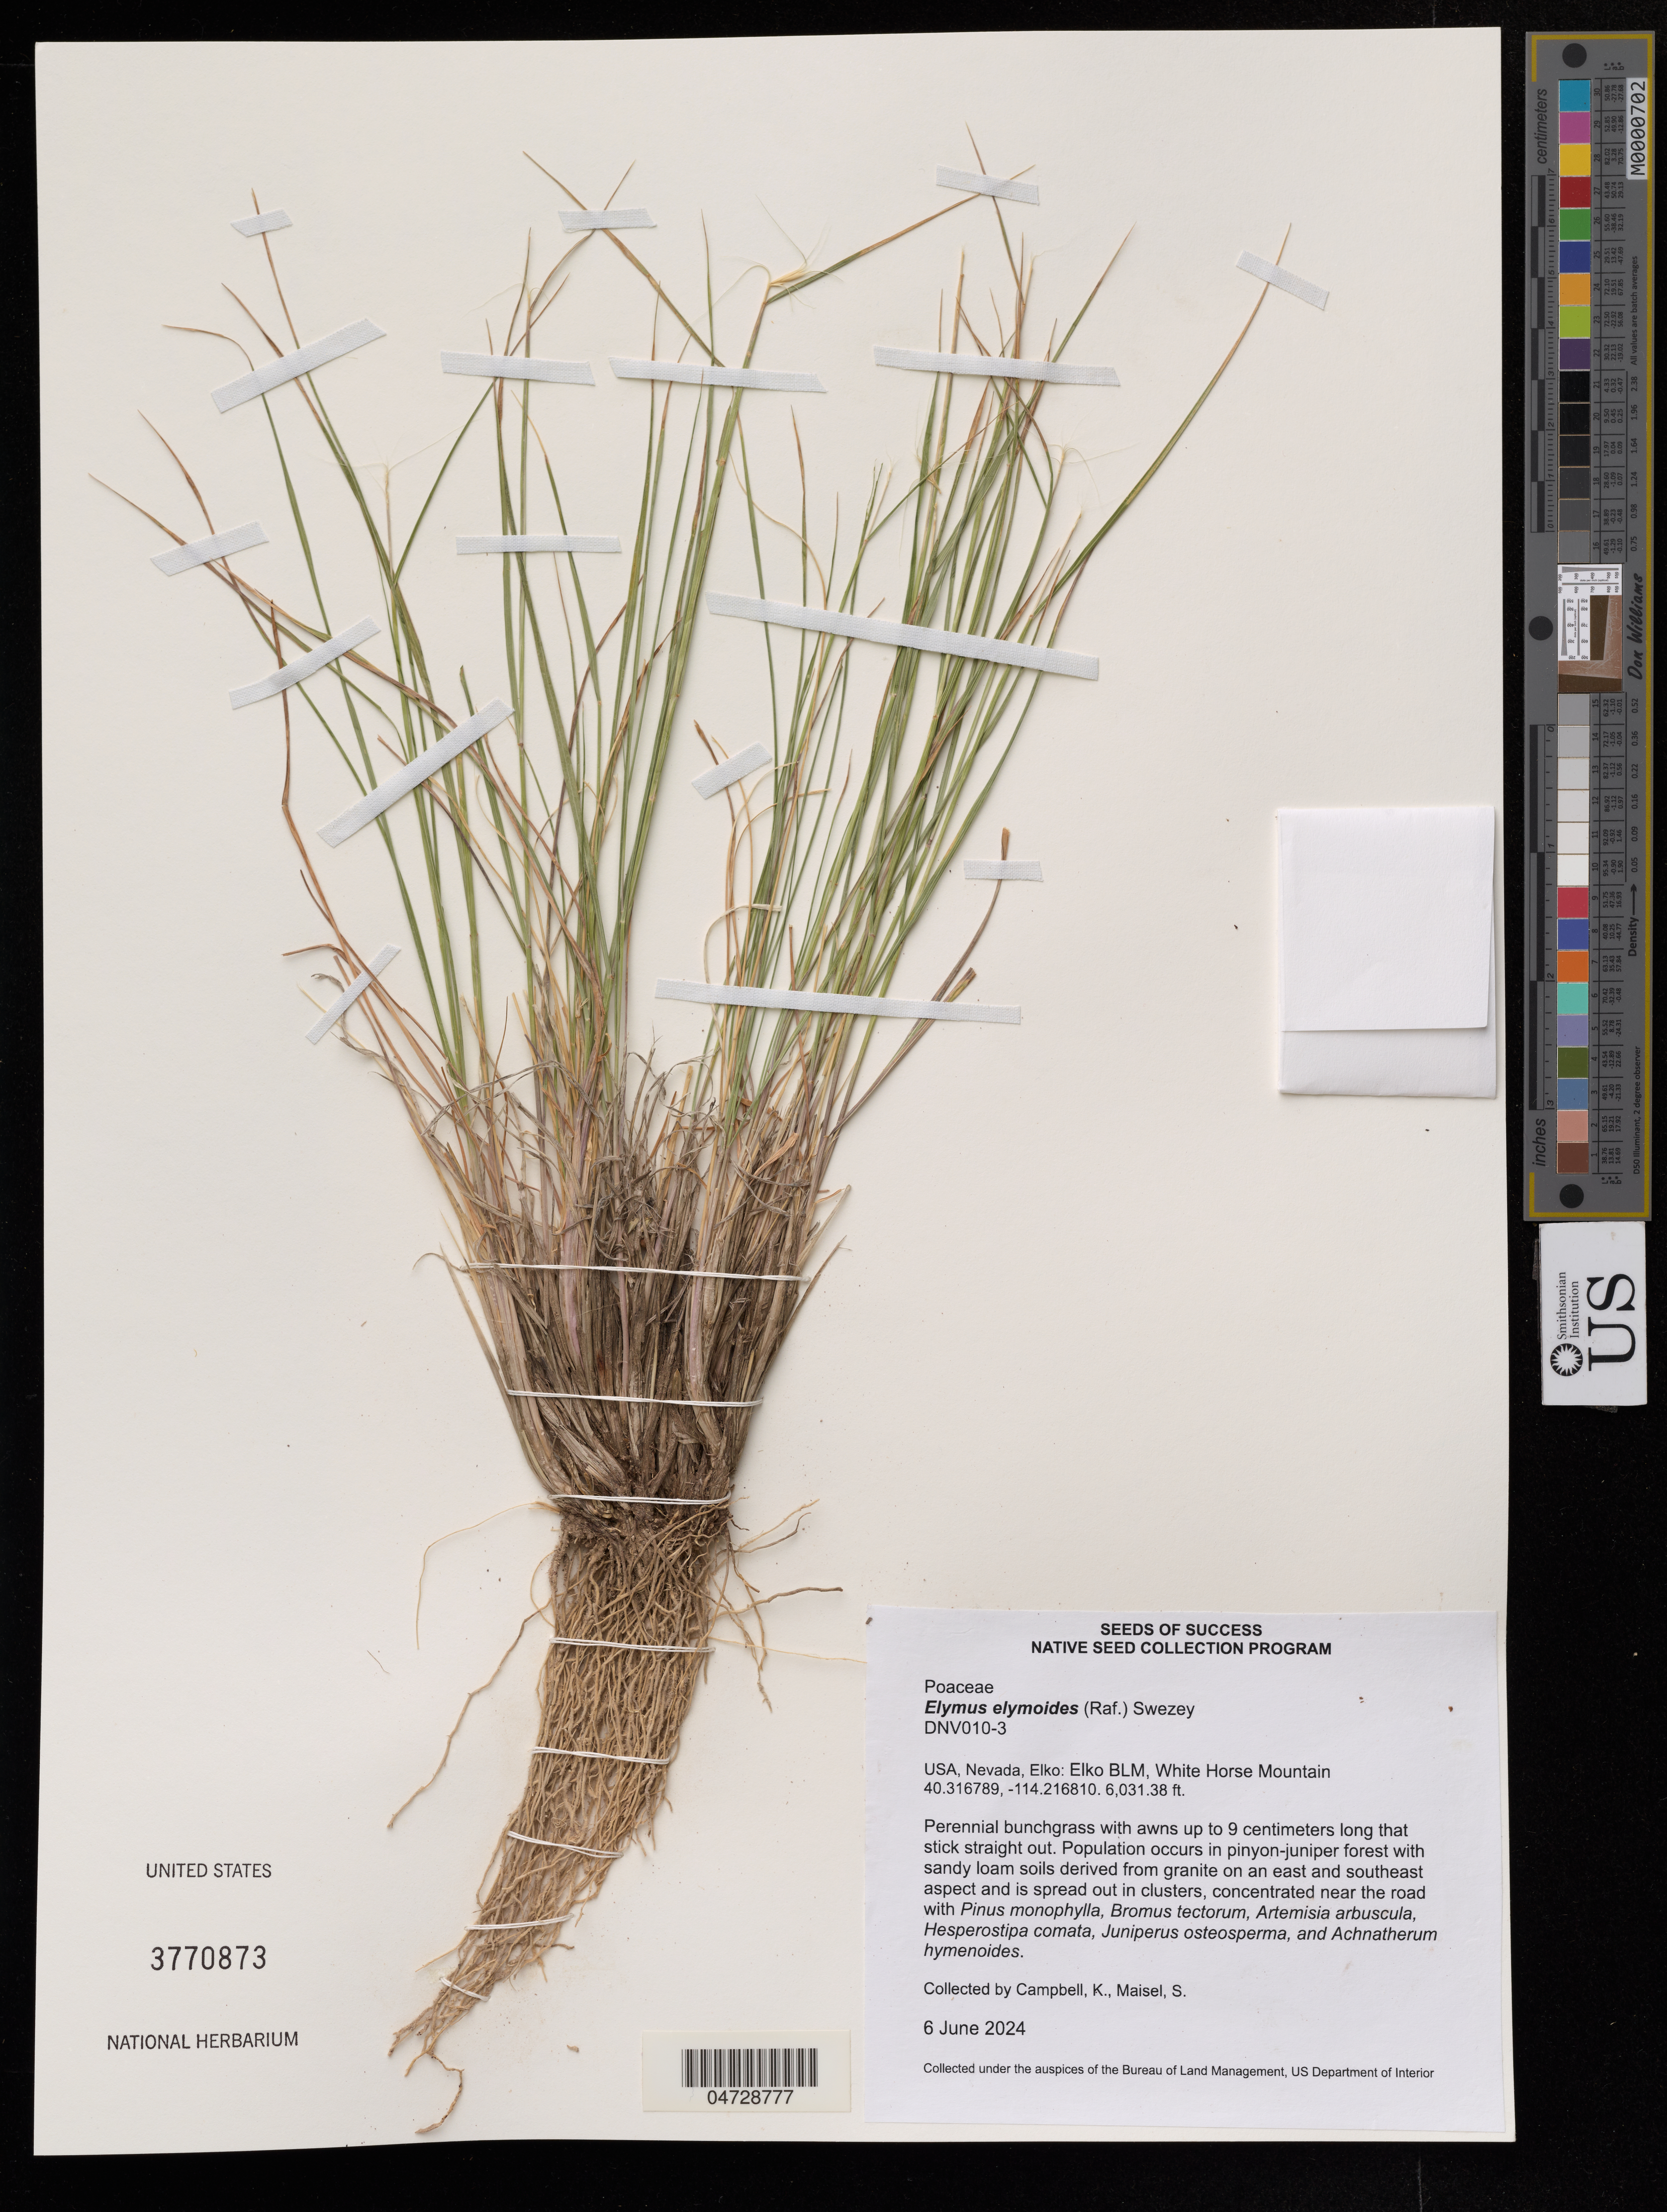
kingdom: Plantae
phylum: Tracheophyta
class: Liliopsida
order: Poales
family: Poaceae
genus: Elymus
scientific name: Elymus elymoides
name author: (Raf.) Swezey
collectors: K. Campbell & S. Maisel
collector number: DNV010-3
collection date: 2024-06-06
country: United States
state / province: Nevada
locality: Elko: Elko BLM, White Horse Mountain.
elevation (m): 1838.36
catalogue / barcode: US 3770873